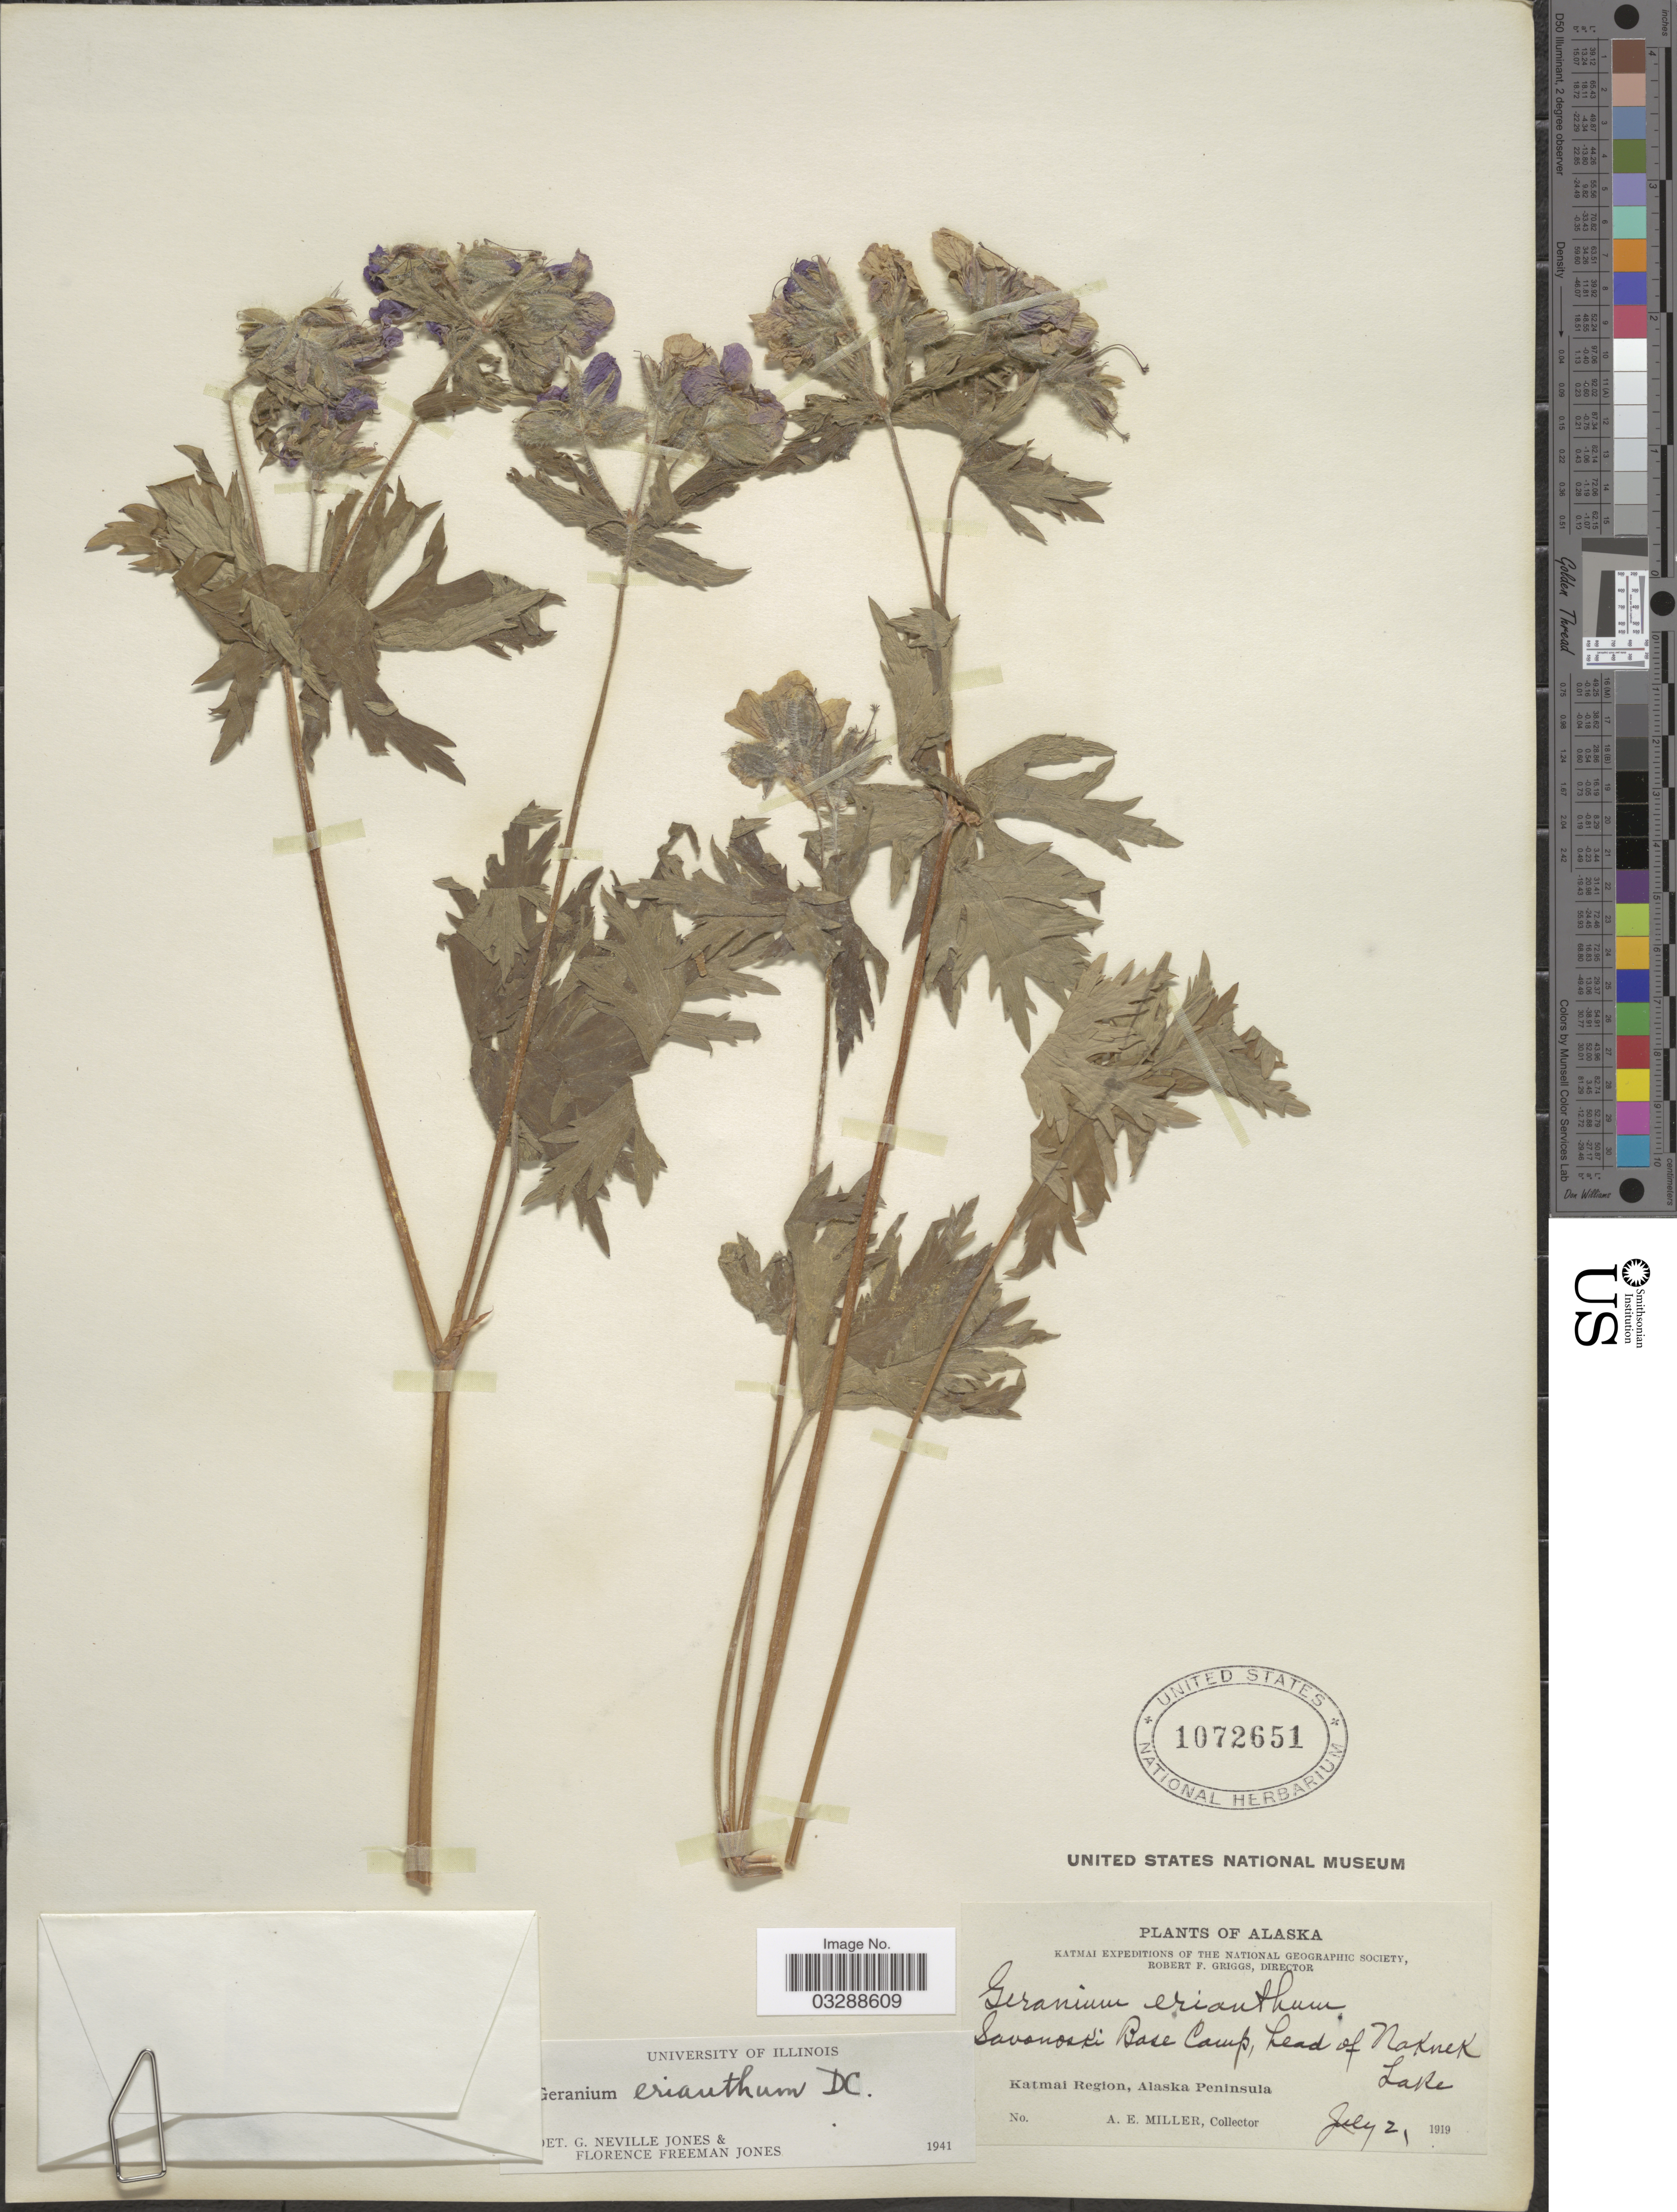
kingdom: Plantae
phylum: Tracheophyta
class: Magnoliopsida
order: Geraniales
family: Geraniaceae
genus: Geranium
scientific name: Geranium erianthum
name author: DC.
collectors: A. E. Miller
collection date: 1919-07-02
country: United States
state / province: Alaska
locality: Katmai, Savanoski Base Camp, head of Naknek Lake, Katmai Region, Alaska Peninsula.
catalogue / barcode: US 1072651